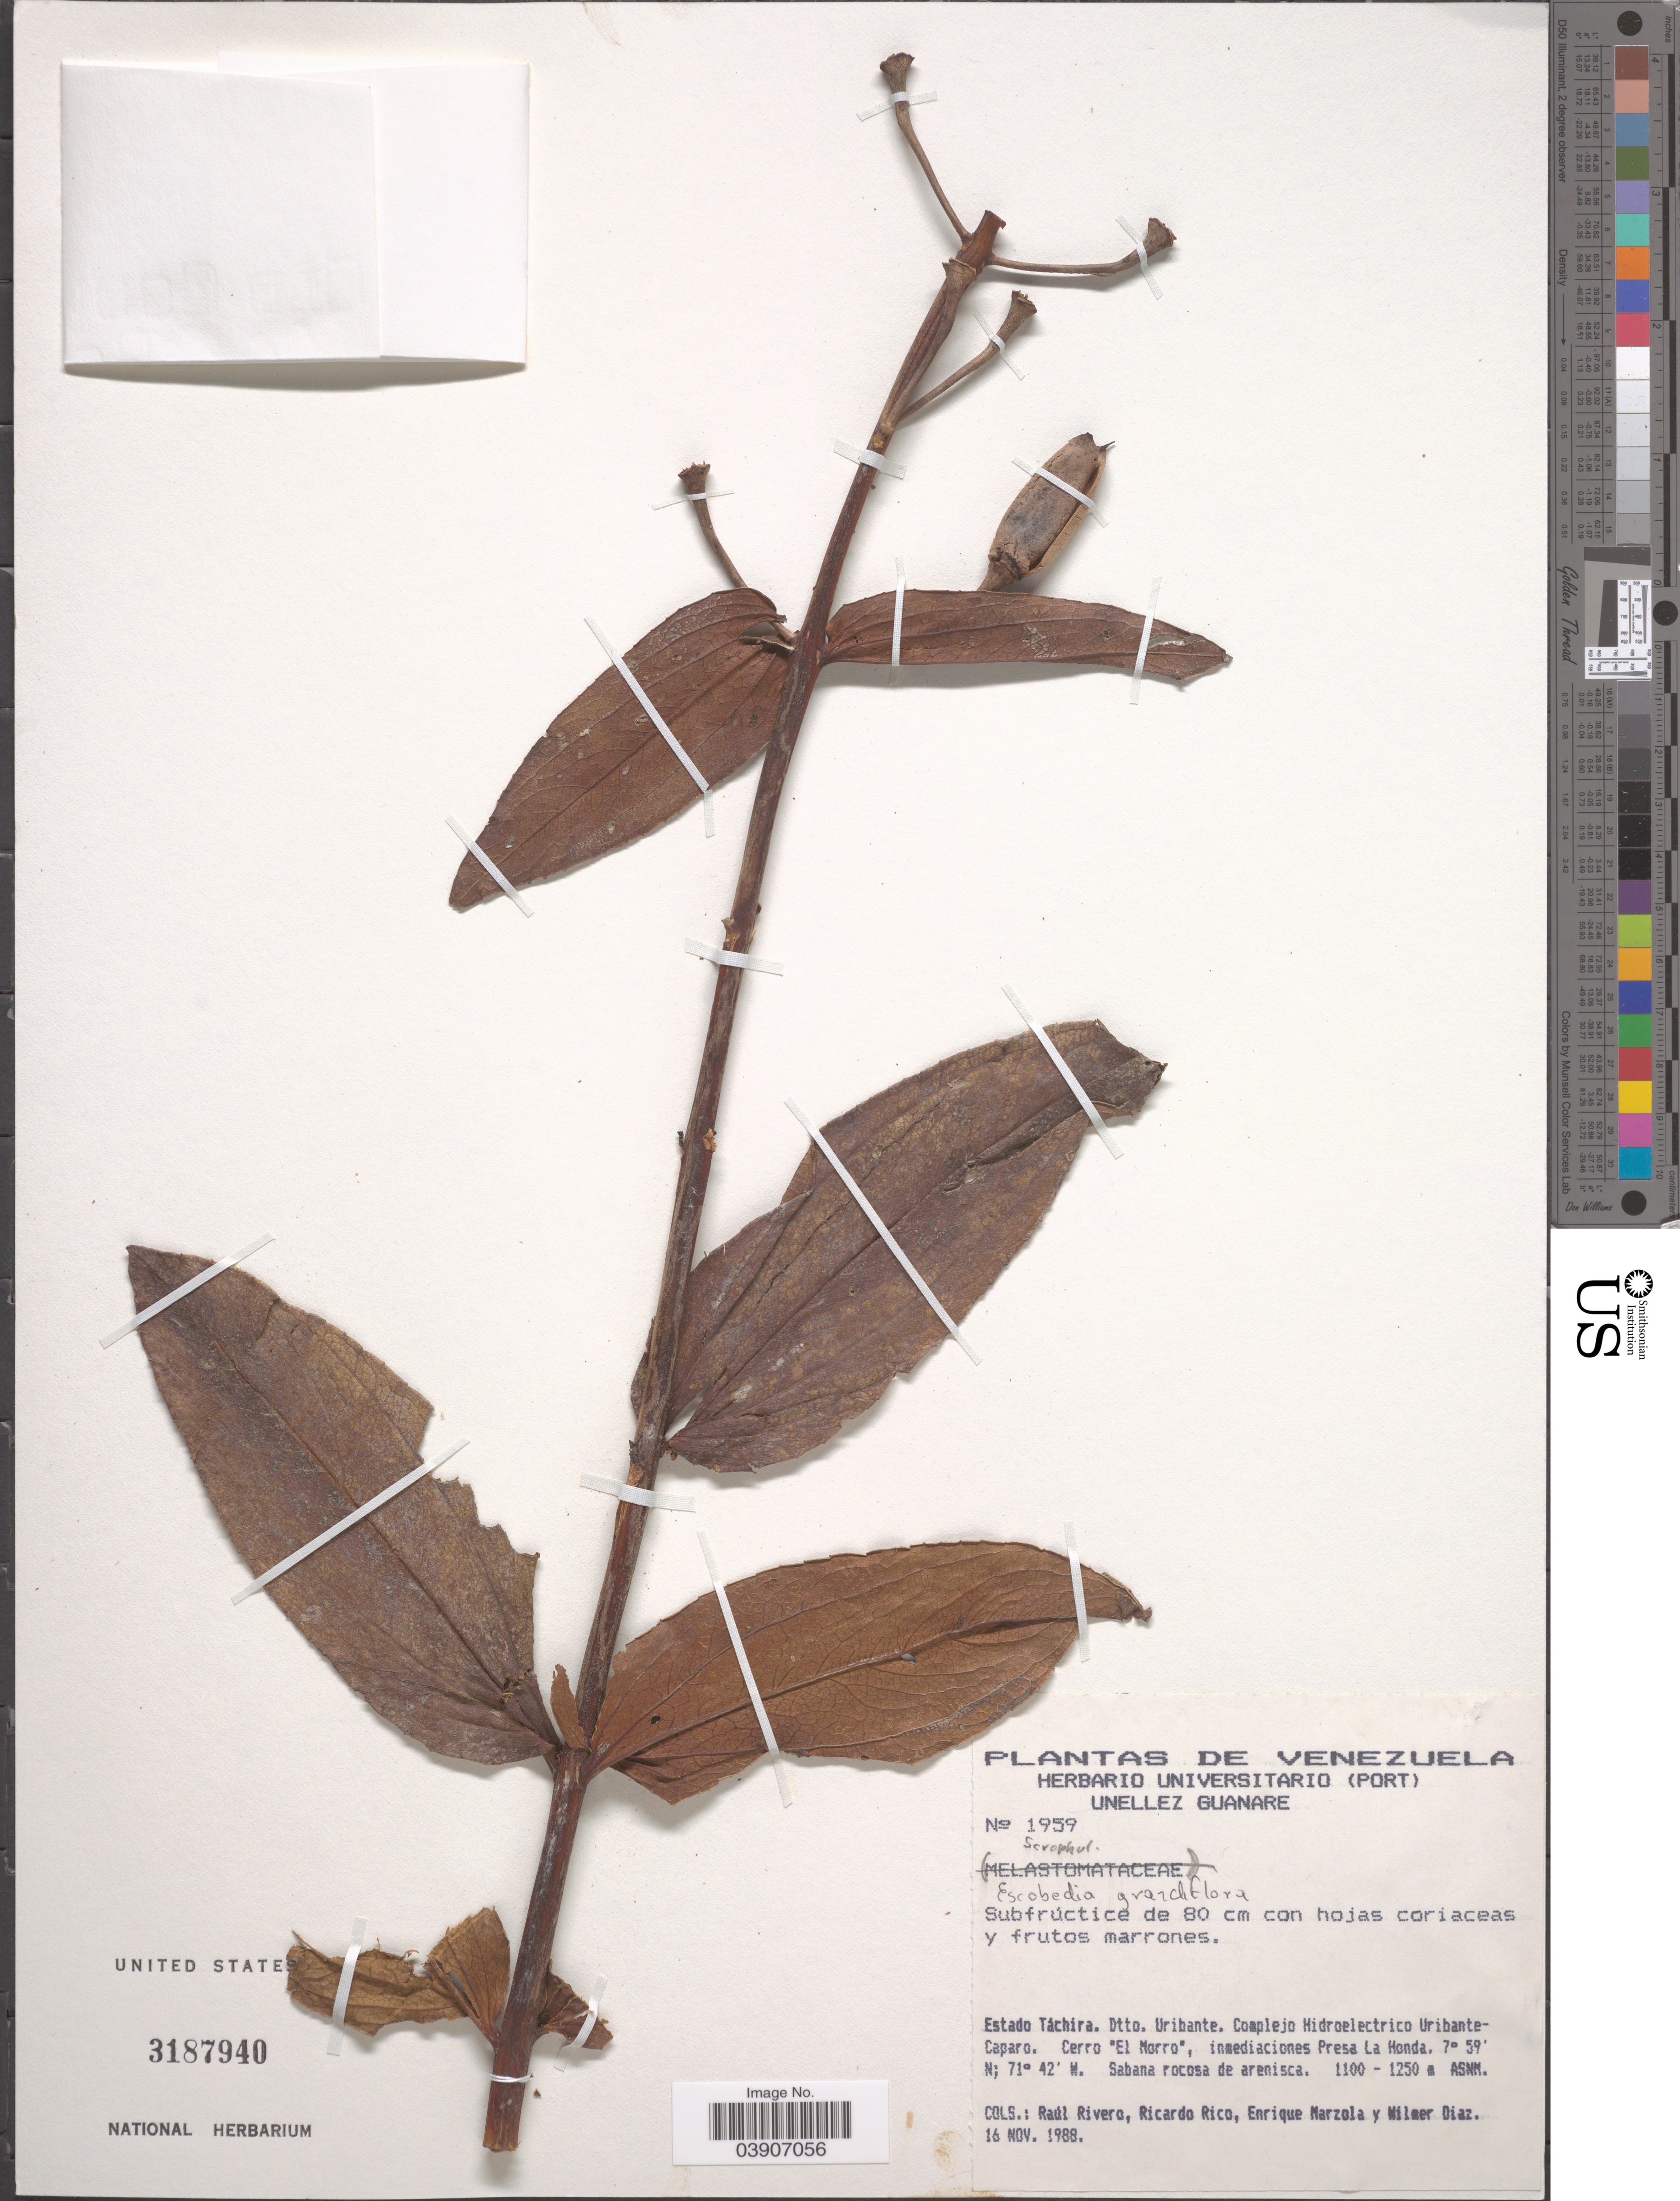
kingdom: Plantae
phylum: Tracheophyta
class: Magnoliopsida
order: Lamiales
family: Orobanchaceae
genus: Escobedia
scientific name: Escobedia grandiflora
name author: (L. f.) Kuntze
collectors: R. Rivero, R. Rico, E. Marzola & W. Díaz P.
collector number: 1959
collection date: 1988-11-16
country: Venezuela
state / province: Tachira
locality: Estado Tachira. Dtto. Uribante. Complejo Hidroelectrico Uribante-Caparo. Cerro 'El Morro', inmediaciones Presa La Honda.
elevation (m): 1100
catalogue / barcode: US 3187940